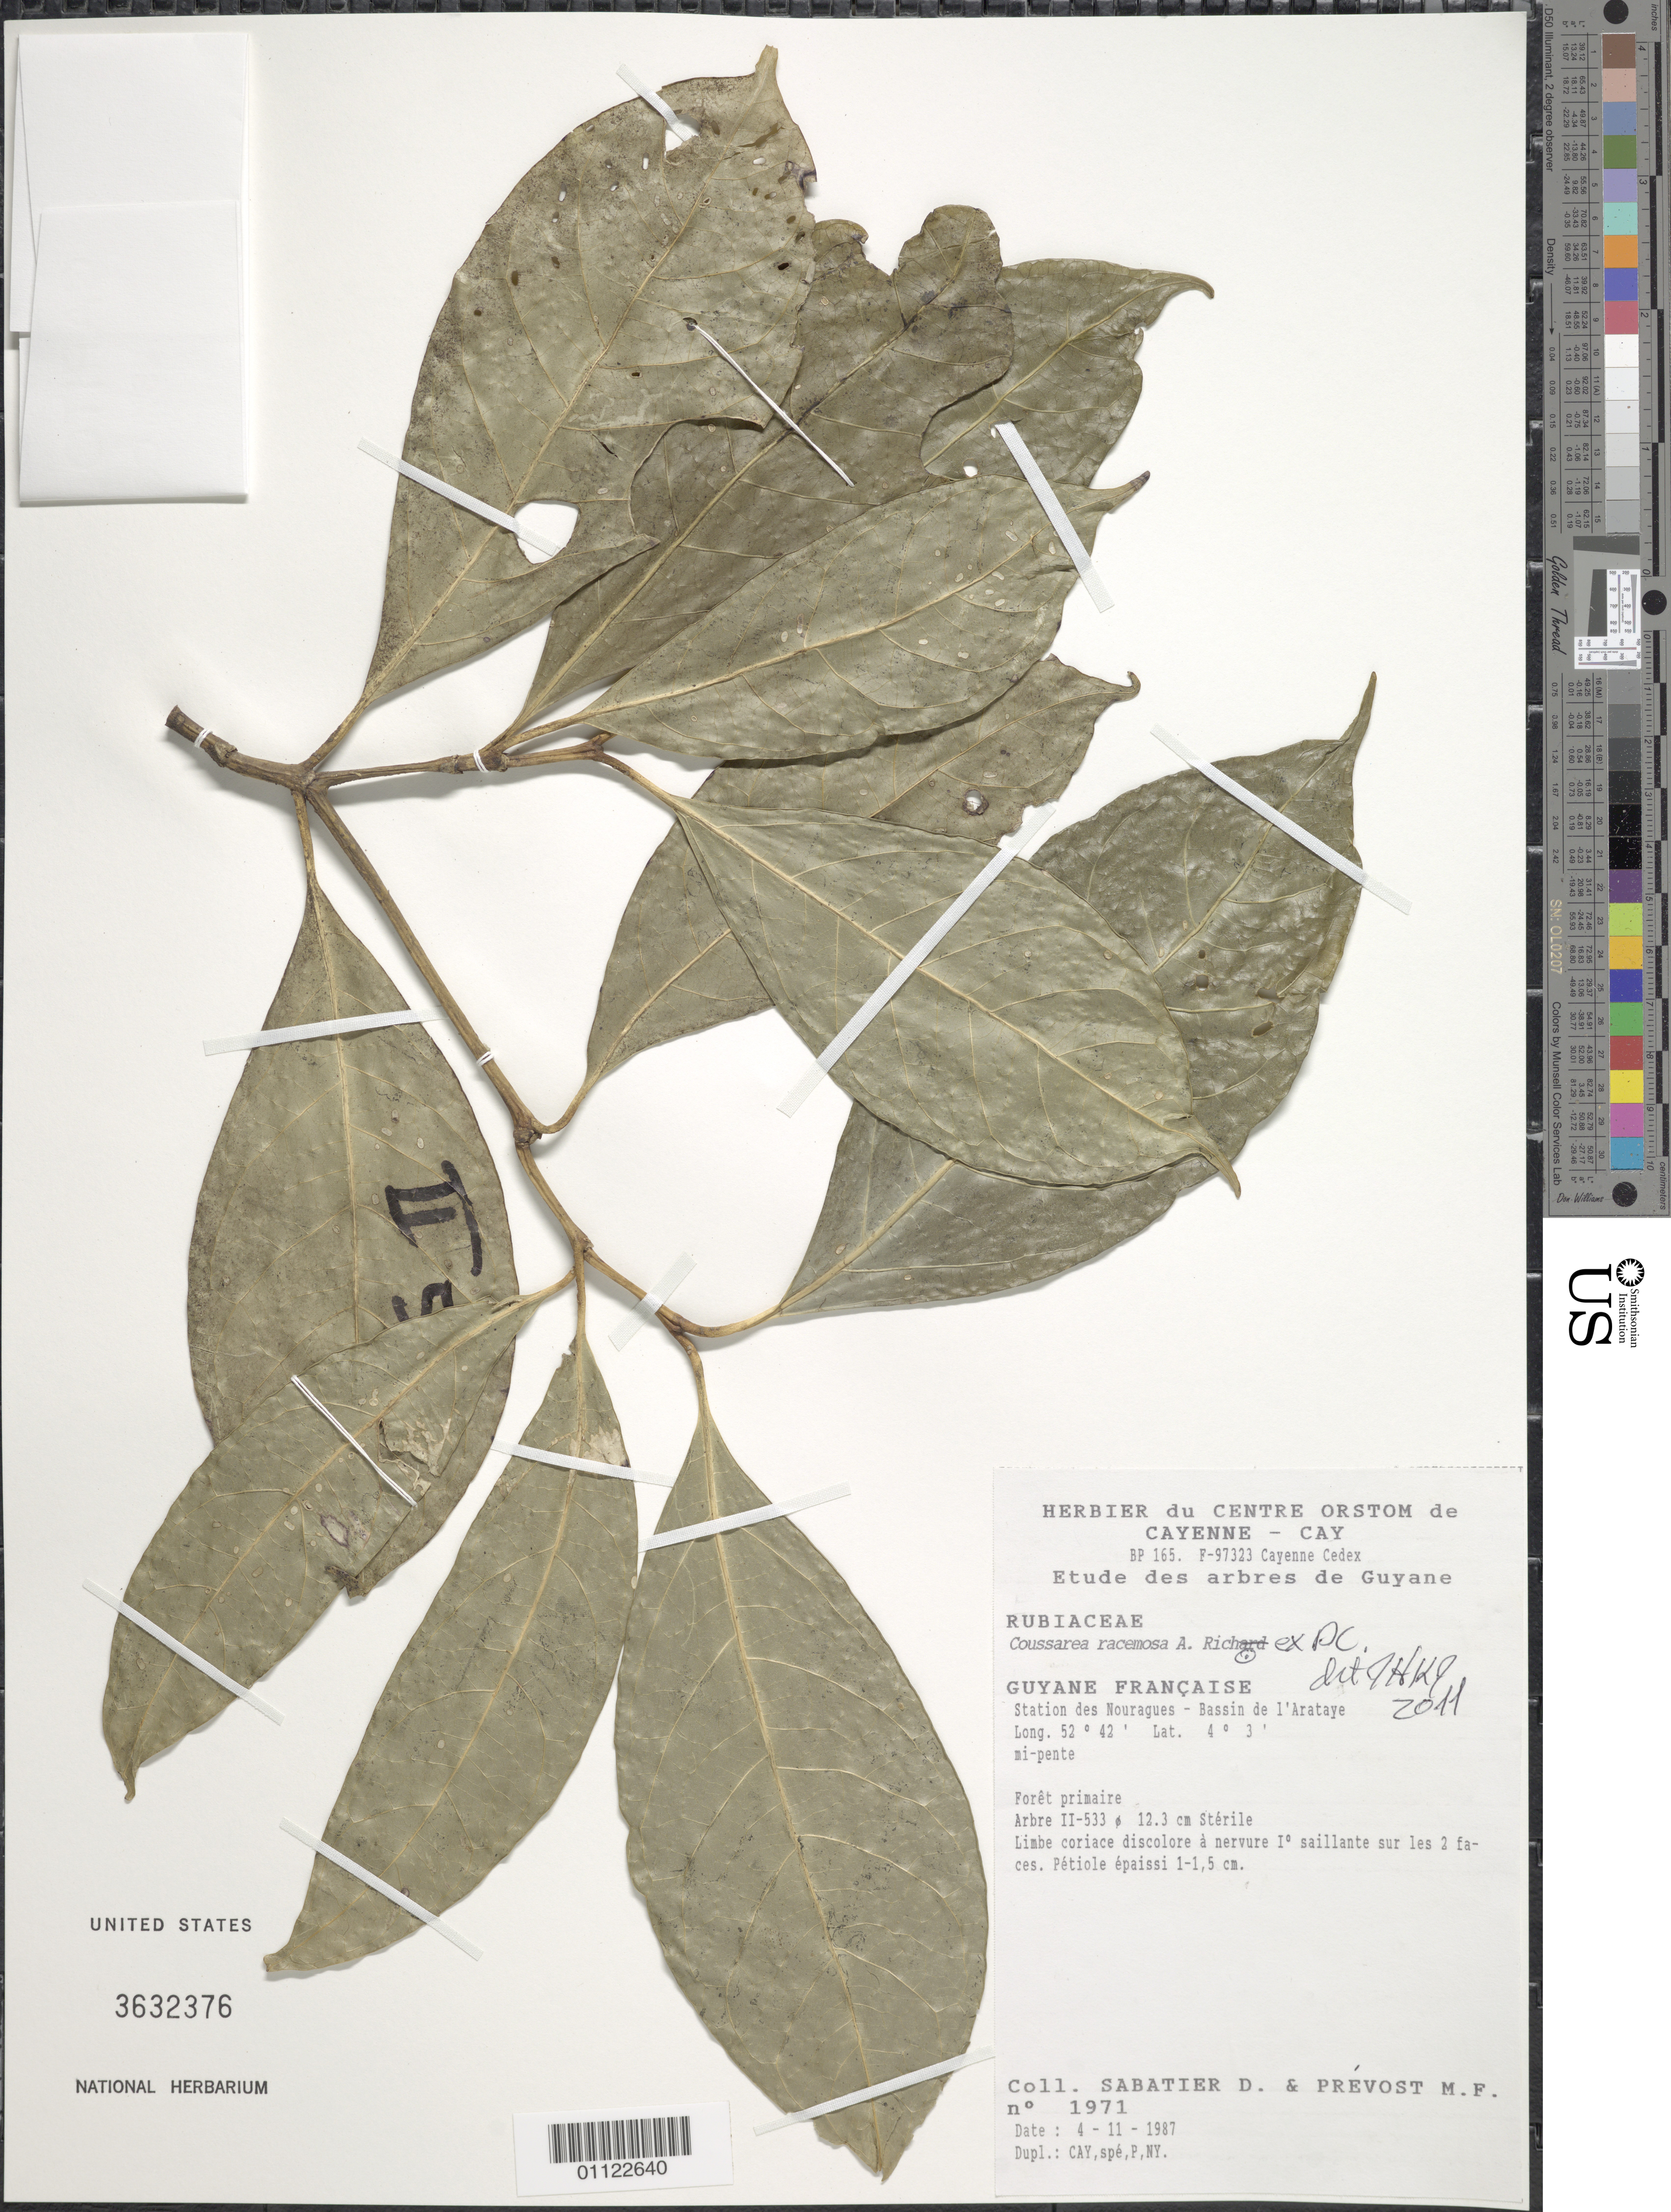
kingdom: Plantae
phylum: Tracheophyta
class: Magnoliopsida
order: Gentianales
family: Rubiaceae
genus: Coussarea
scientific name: Coussarea racemosa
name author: A. Rich.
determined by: Kirkbride, J. H.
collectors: D. Sabatier & M.-F. Prévost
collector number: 1971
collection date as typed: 4-Nov-87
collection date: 1987-11-04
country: French Guiana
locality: Station des Nouragues, Bassin de l'Approuague, Arataye, mi-pente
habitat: Primary forest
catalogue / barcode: US 3632376